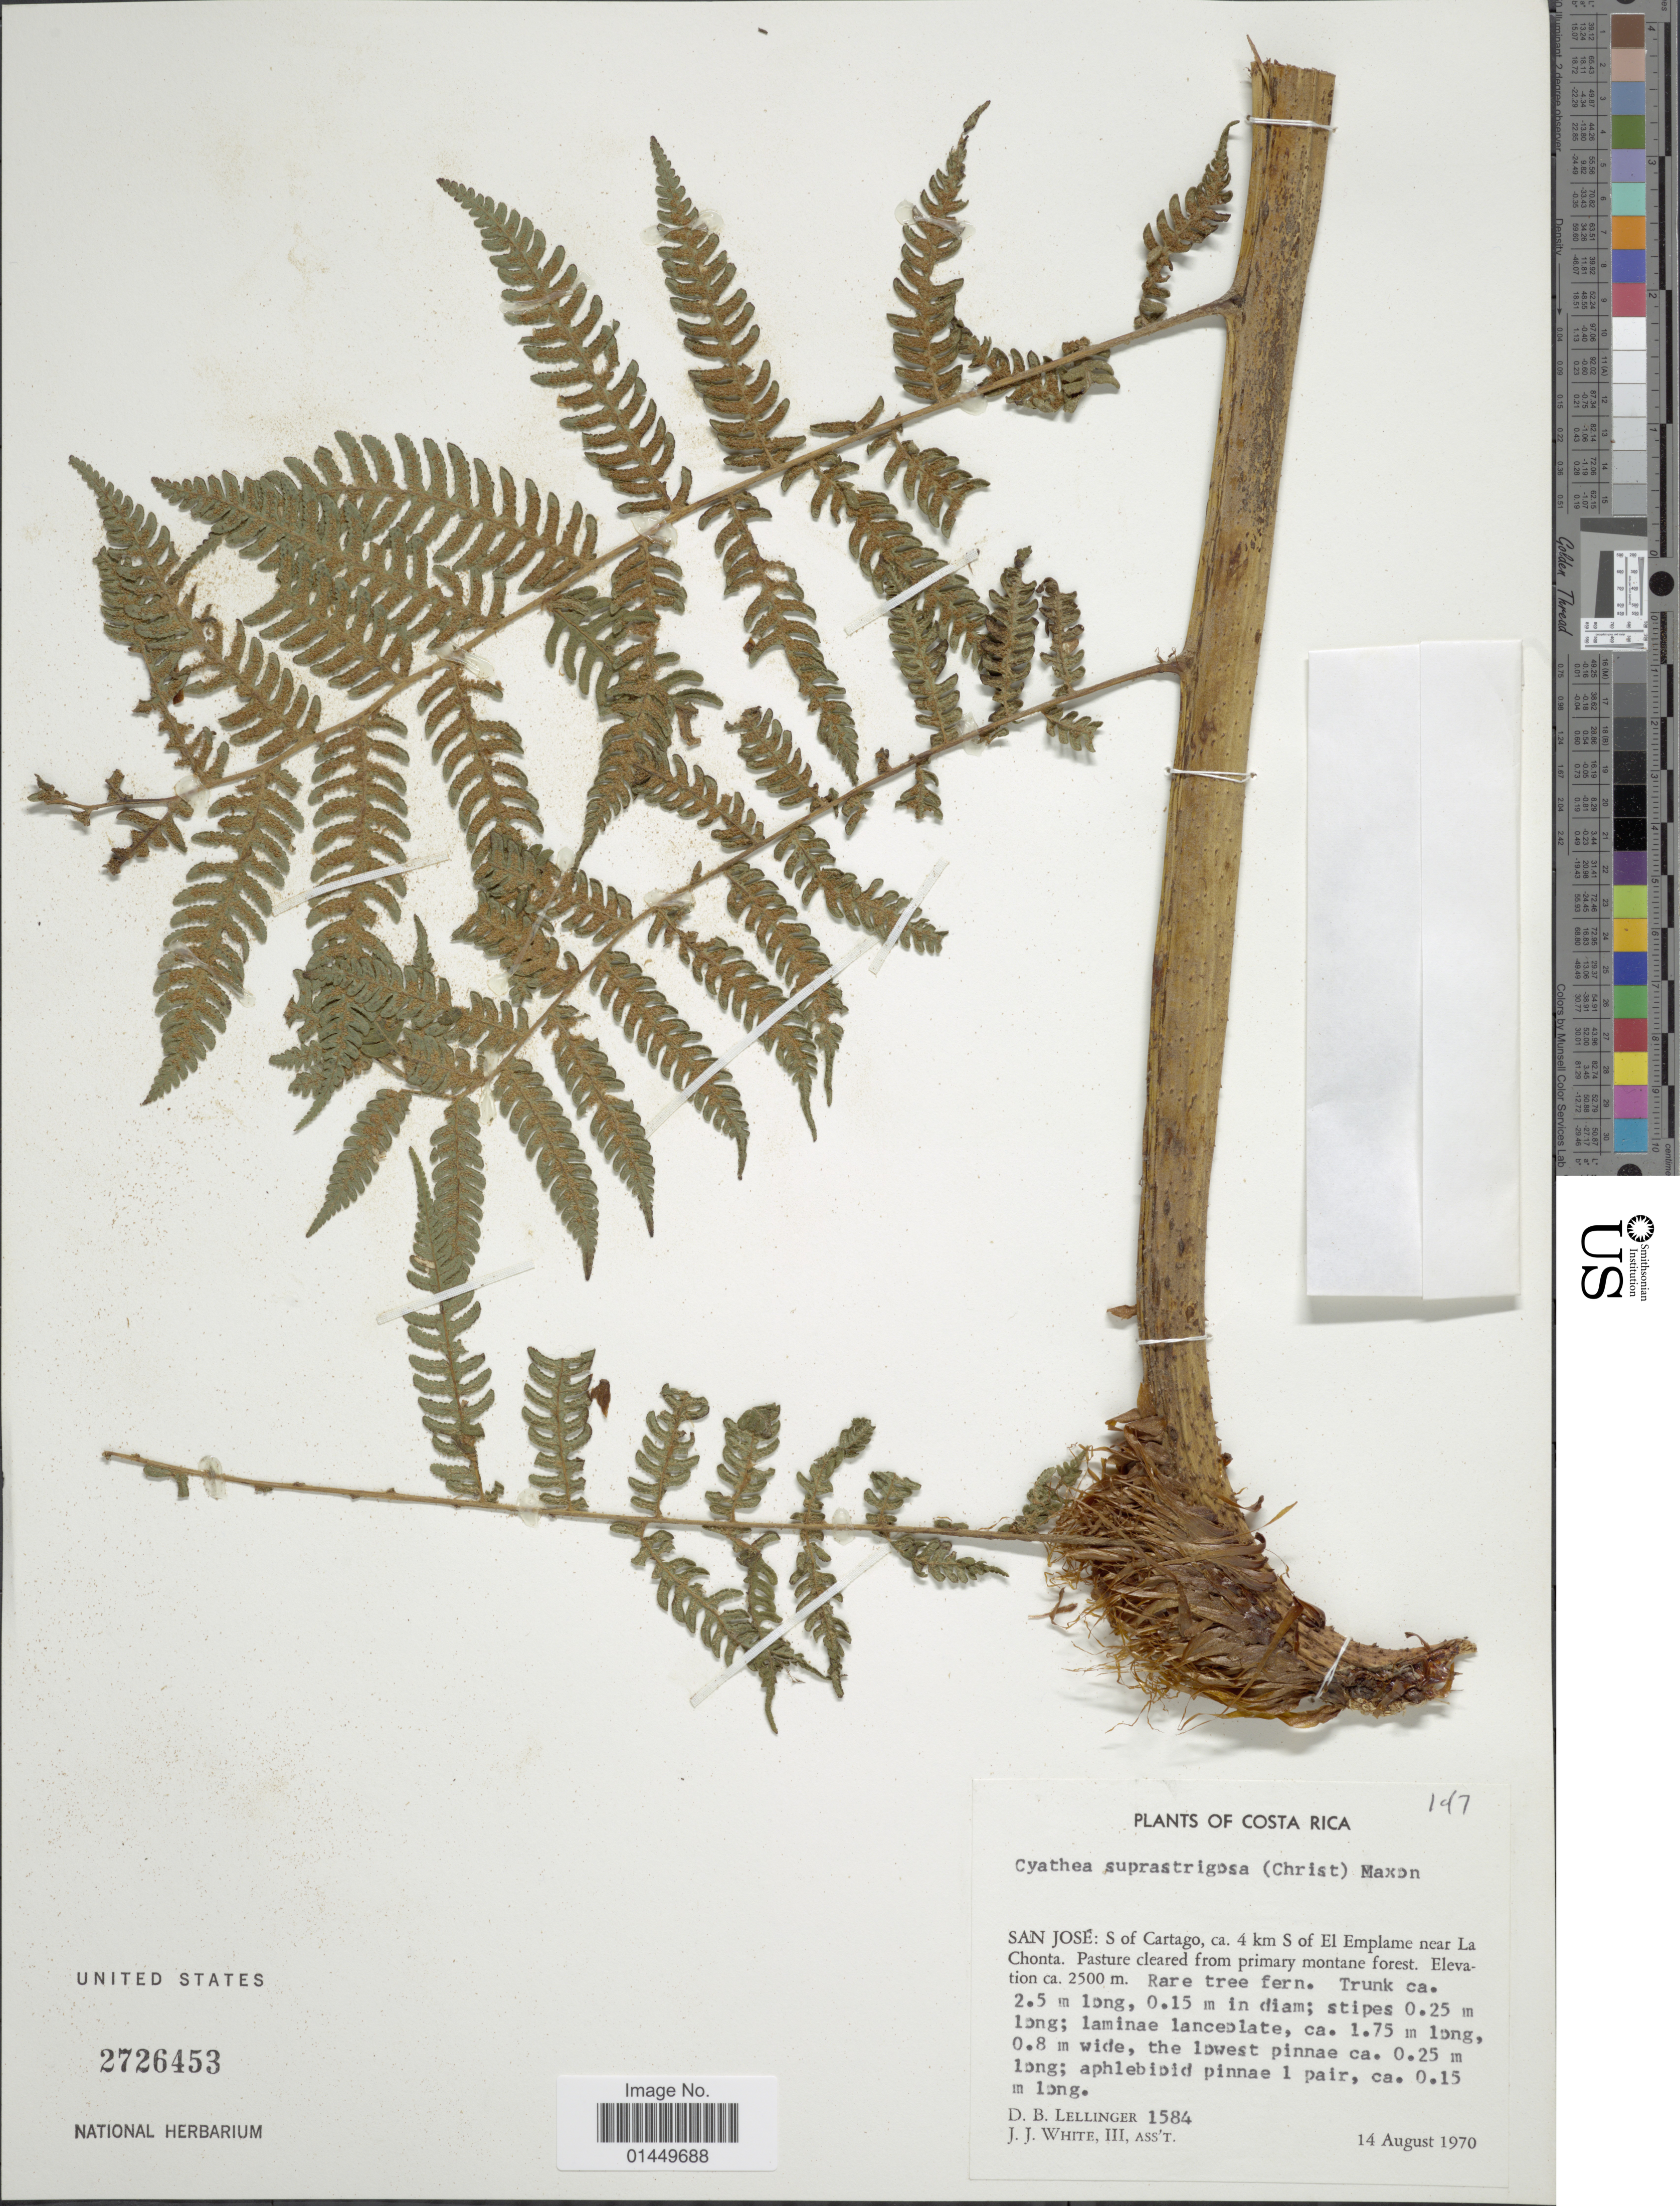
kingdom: Plantae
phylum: Tracheophyta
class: Polypodiopsida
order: Cyatheales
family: Cyatheaceae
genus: Cyathea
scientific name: Cyathea suprastrigosa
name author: (Christ) Maxon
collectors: D. B. Lellinger & J. J. White III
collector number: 1584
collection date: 1970-08-14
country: Costa Rica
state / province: San José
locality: San Jose: S of Cartago, 4 km S of El Empalme near la Chonta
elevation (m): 2500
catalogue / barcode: US 2726453